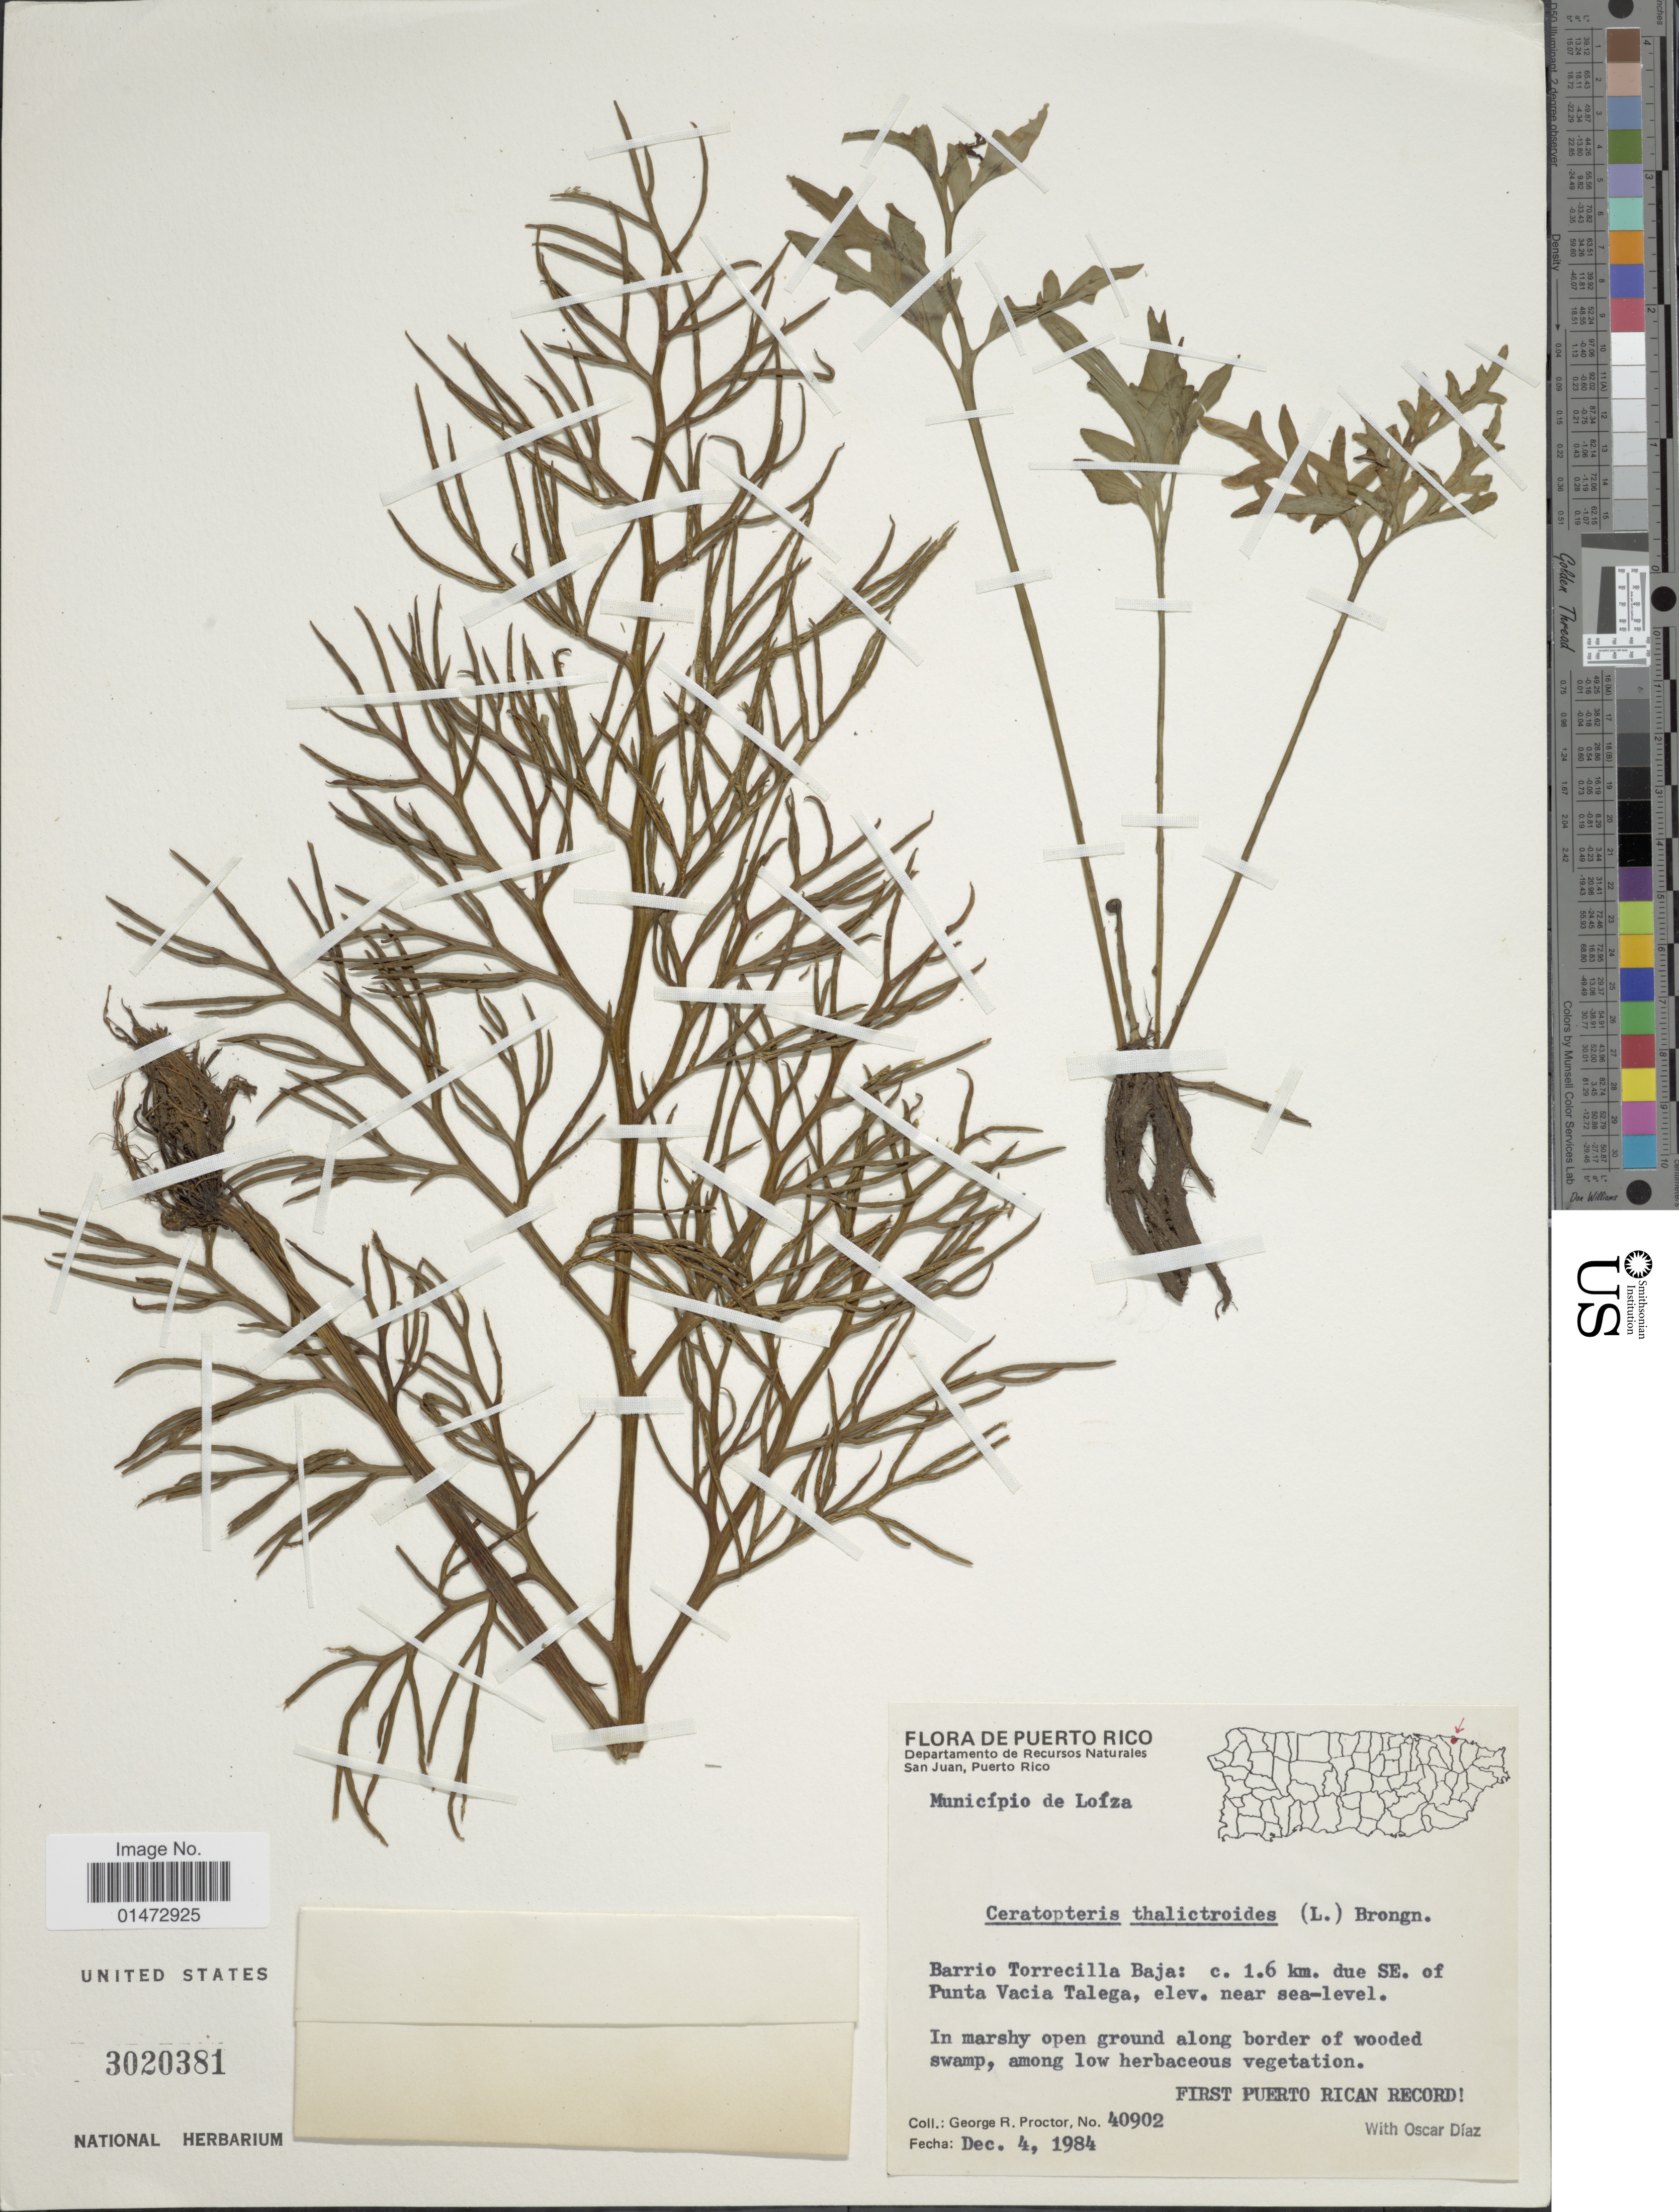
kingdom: Plantae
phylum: Tracheophyta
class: Polypodiopsida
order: Polypodiales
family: Pteridaceae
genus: Ceratopteris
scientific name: Ceratopteris thalictroides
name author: (L.) Brongn.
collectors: G. R. Proctor & O. Diaz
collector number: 40902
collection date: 1984-12-04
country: Puerto Rico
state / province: Loíza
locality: Barrio Torrecilla Baja: c. 1.6 km. due SE. of Punta Vacia Talega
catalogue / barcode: US 3020381